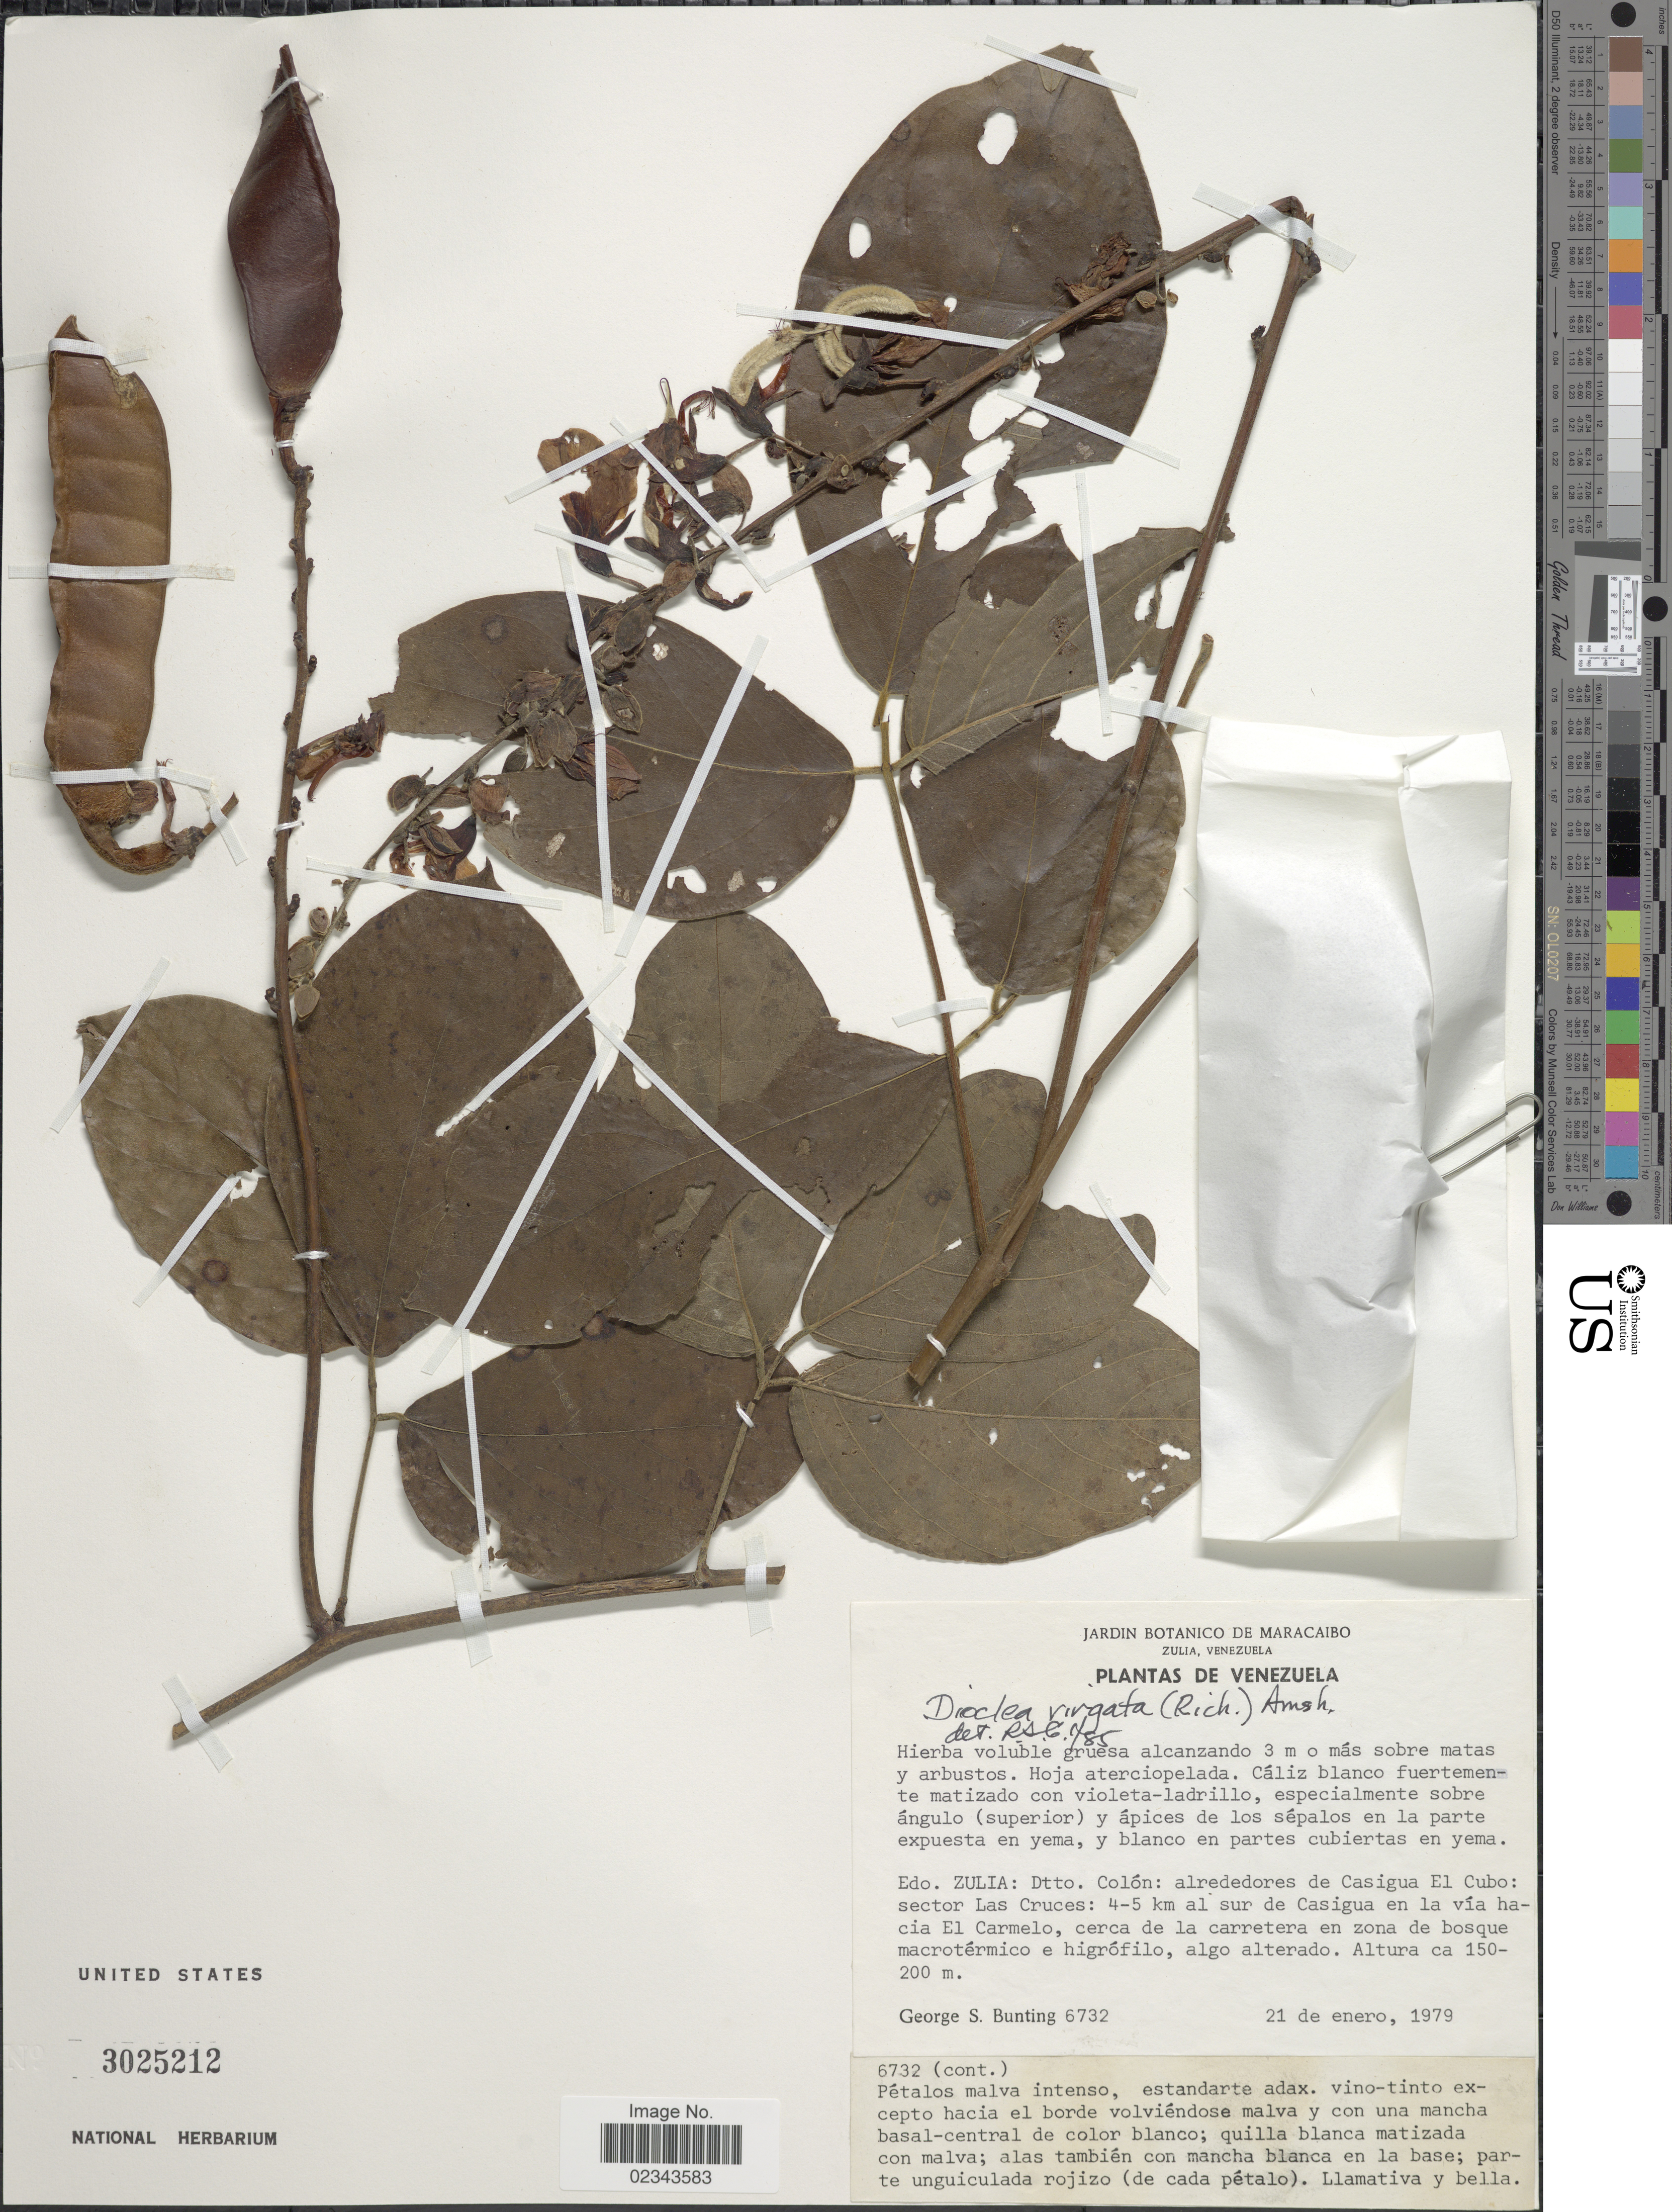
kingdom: Plantae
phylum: Tracheophyta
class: Magnoliopsida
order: Fabales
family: Fabaceae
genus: Dioclea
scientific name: Dioclea virgata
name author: (Rich.) Amshoff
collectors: G. S. Bunting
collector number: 6732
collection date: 1979-01-21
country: Venezuela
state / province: Zulia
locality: Dtto. Colon: alrededores de Casugua El Cubo: sector Las Cruces: 4-5 km al sur de Casigua en la via hacia El Carmelo, cerca de la carretera en zona de bosque macrotermico e higrofilo, algo alterado.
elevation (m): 150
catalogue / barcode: US 3025212